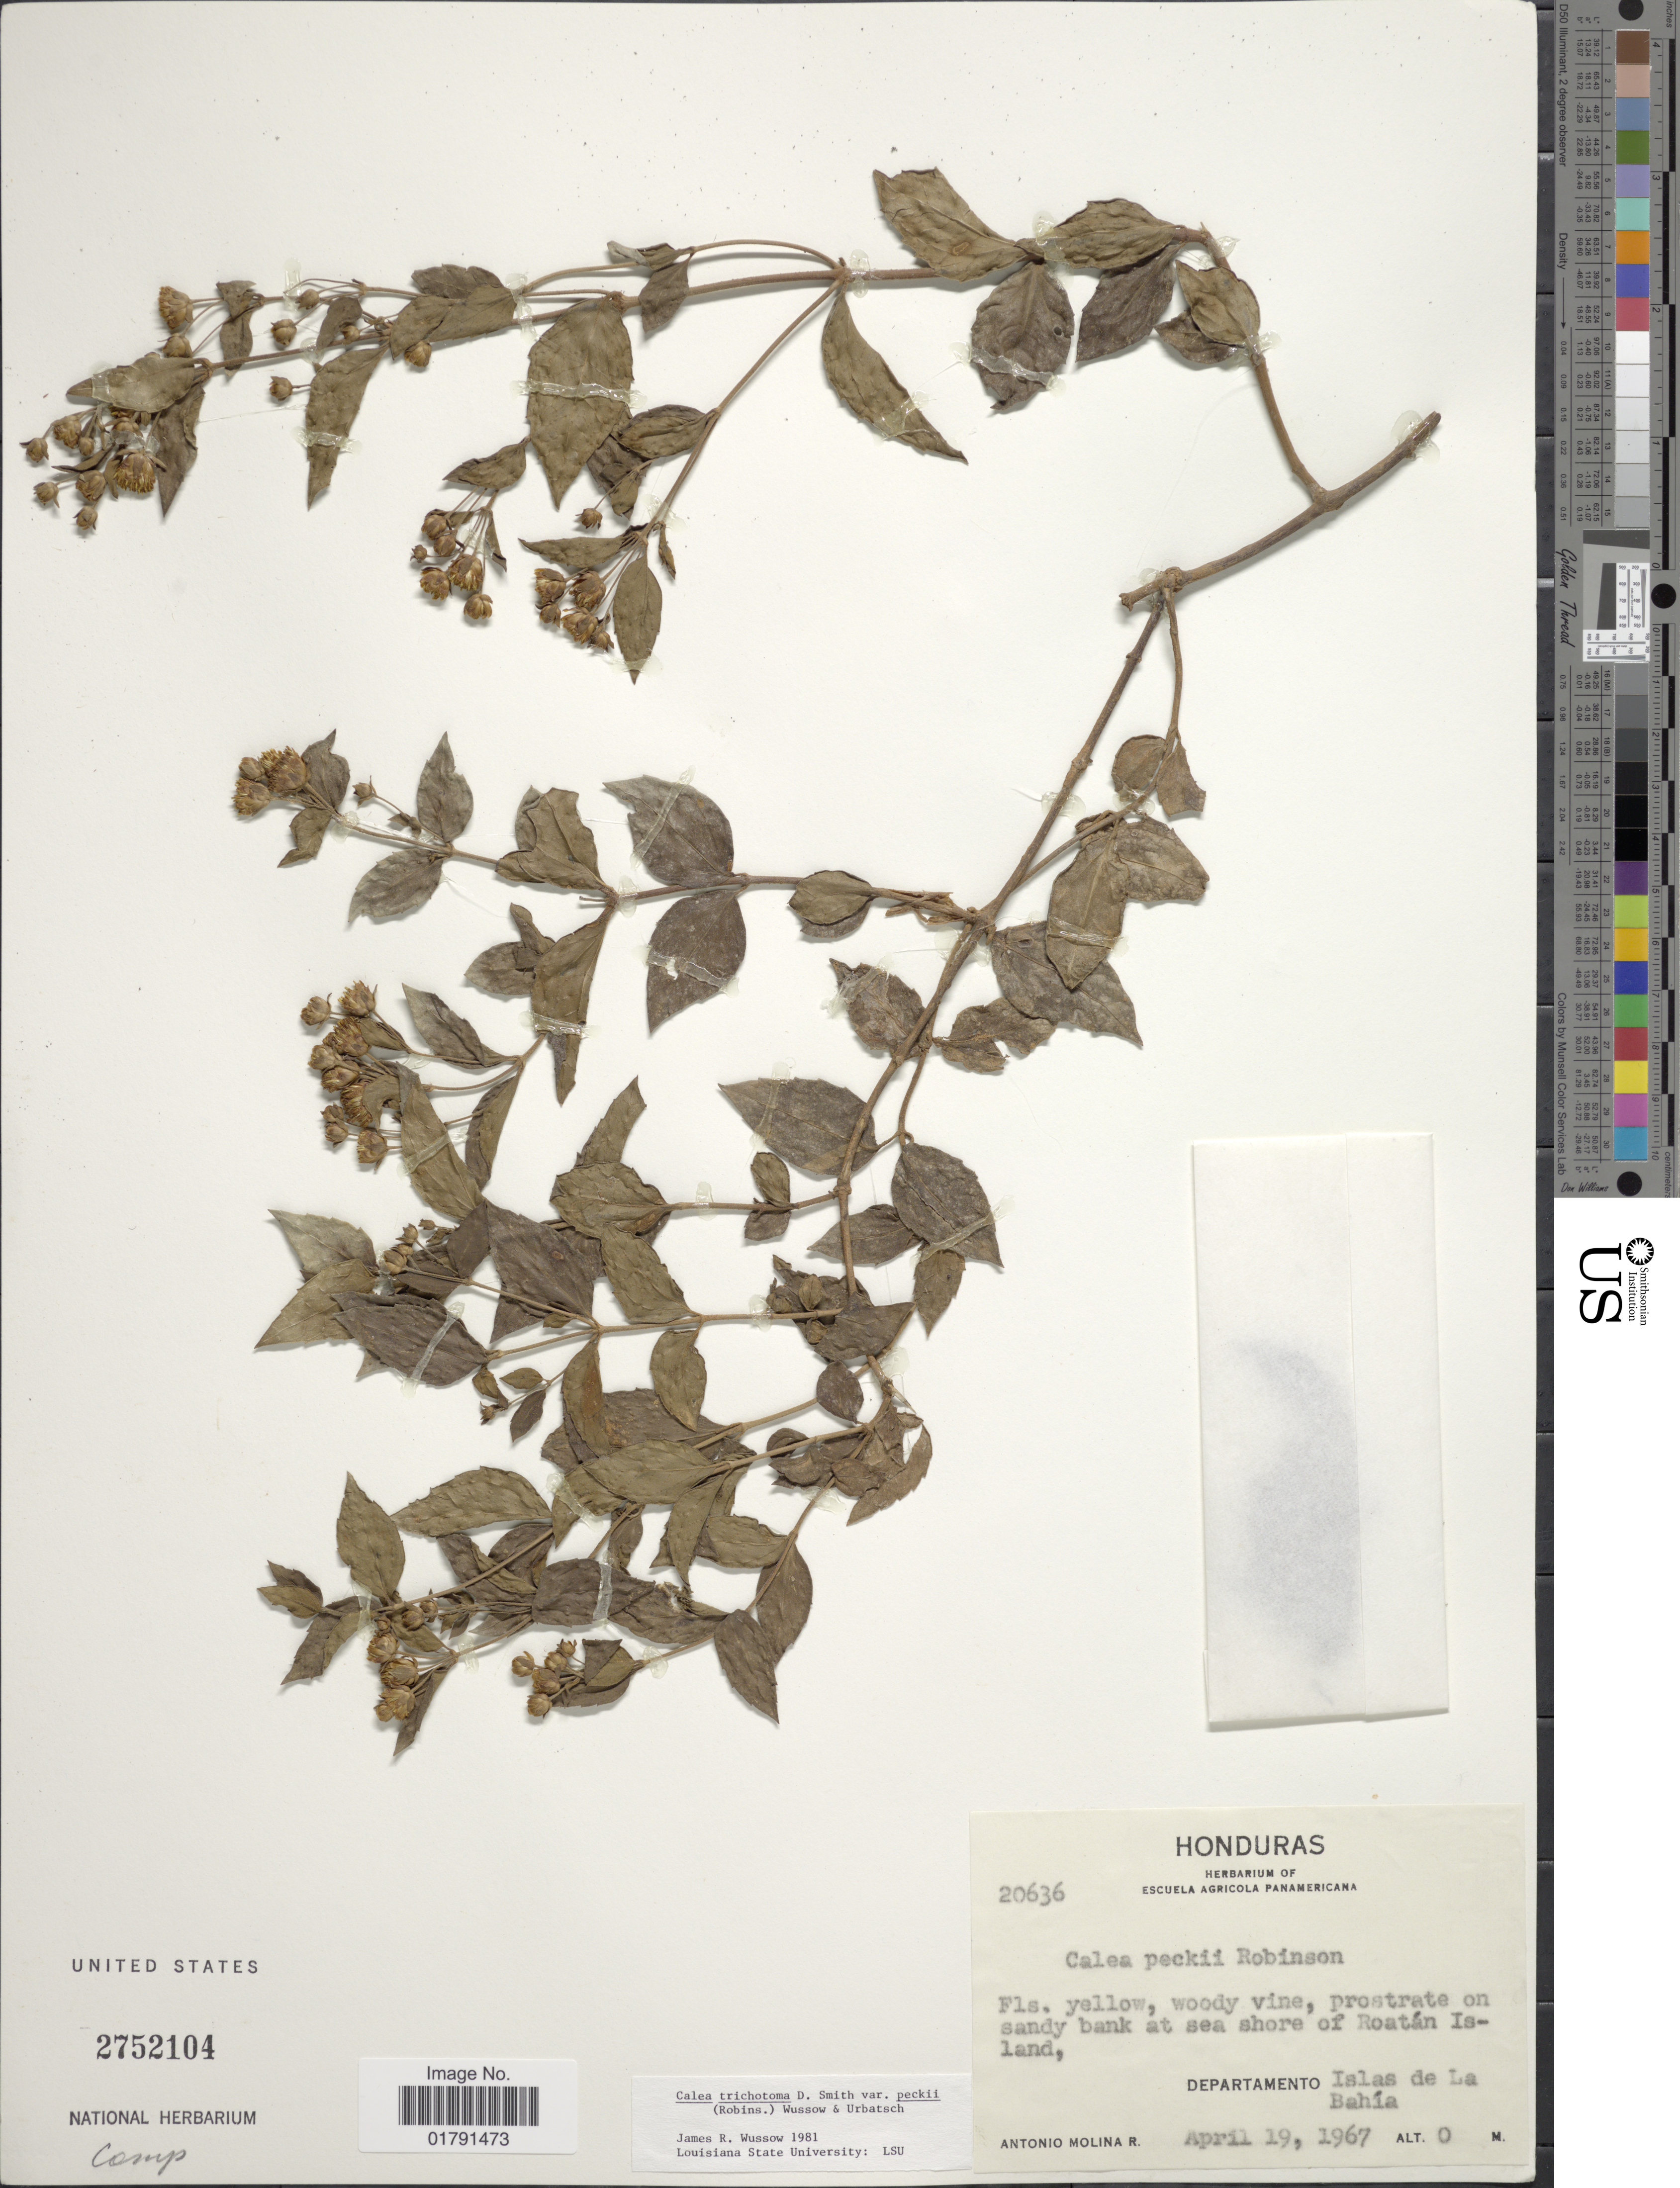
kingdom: Plantae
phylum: Tracheophyta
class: Magnoliopsida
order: Asterales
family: Asteraceae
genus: Calea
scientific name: Calea trichotoma var. peckii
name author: Wussow &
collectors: A. Molina R.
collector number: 20636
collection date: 1967-04-19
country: Honduras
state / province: Islas de la Bahía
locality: Sea shore of Roatan Island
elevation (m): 0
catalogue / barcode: US 2752104